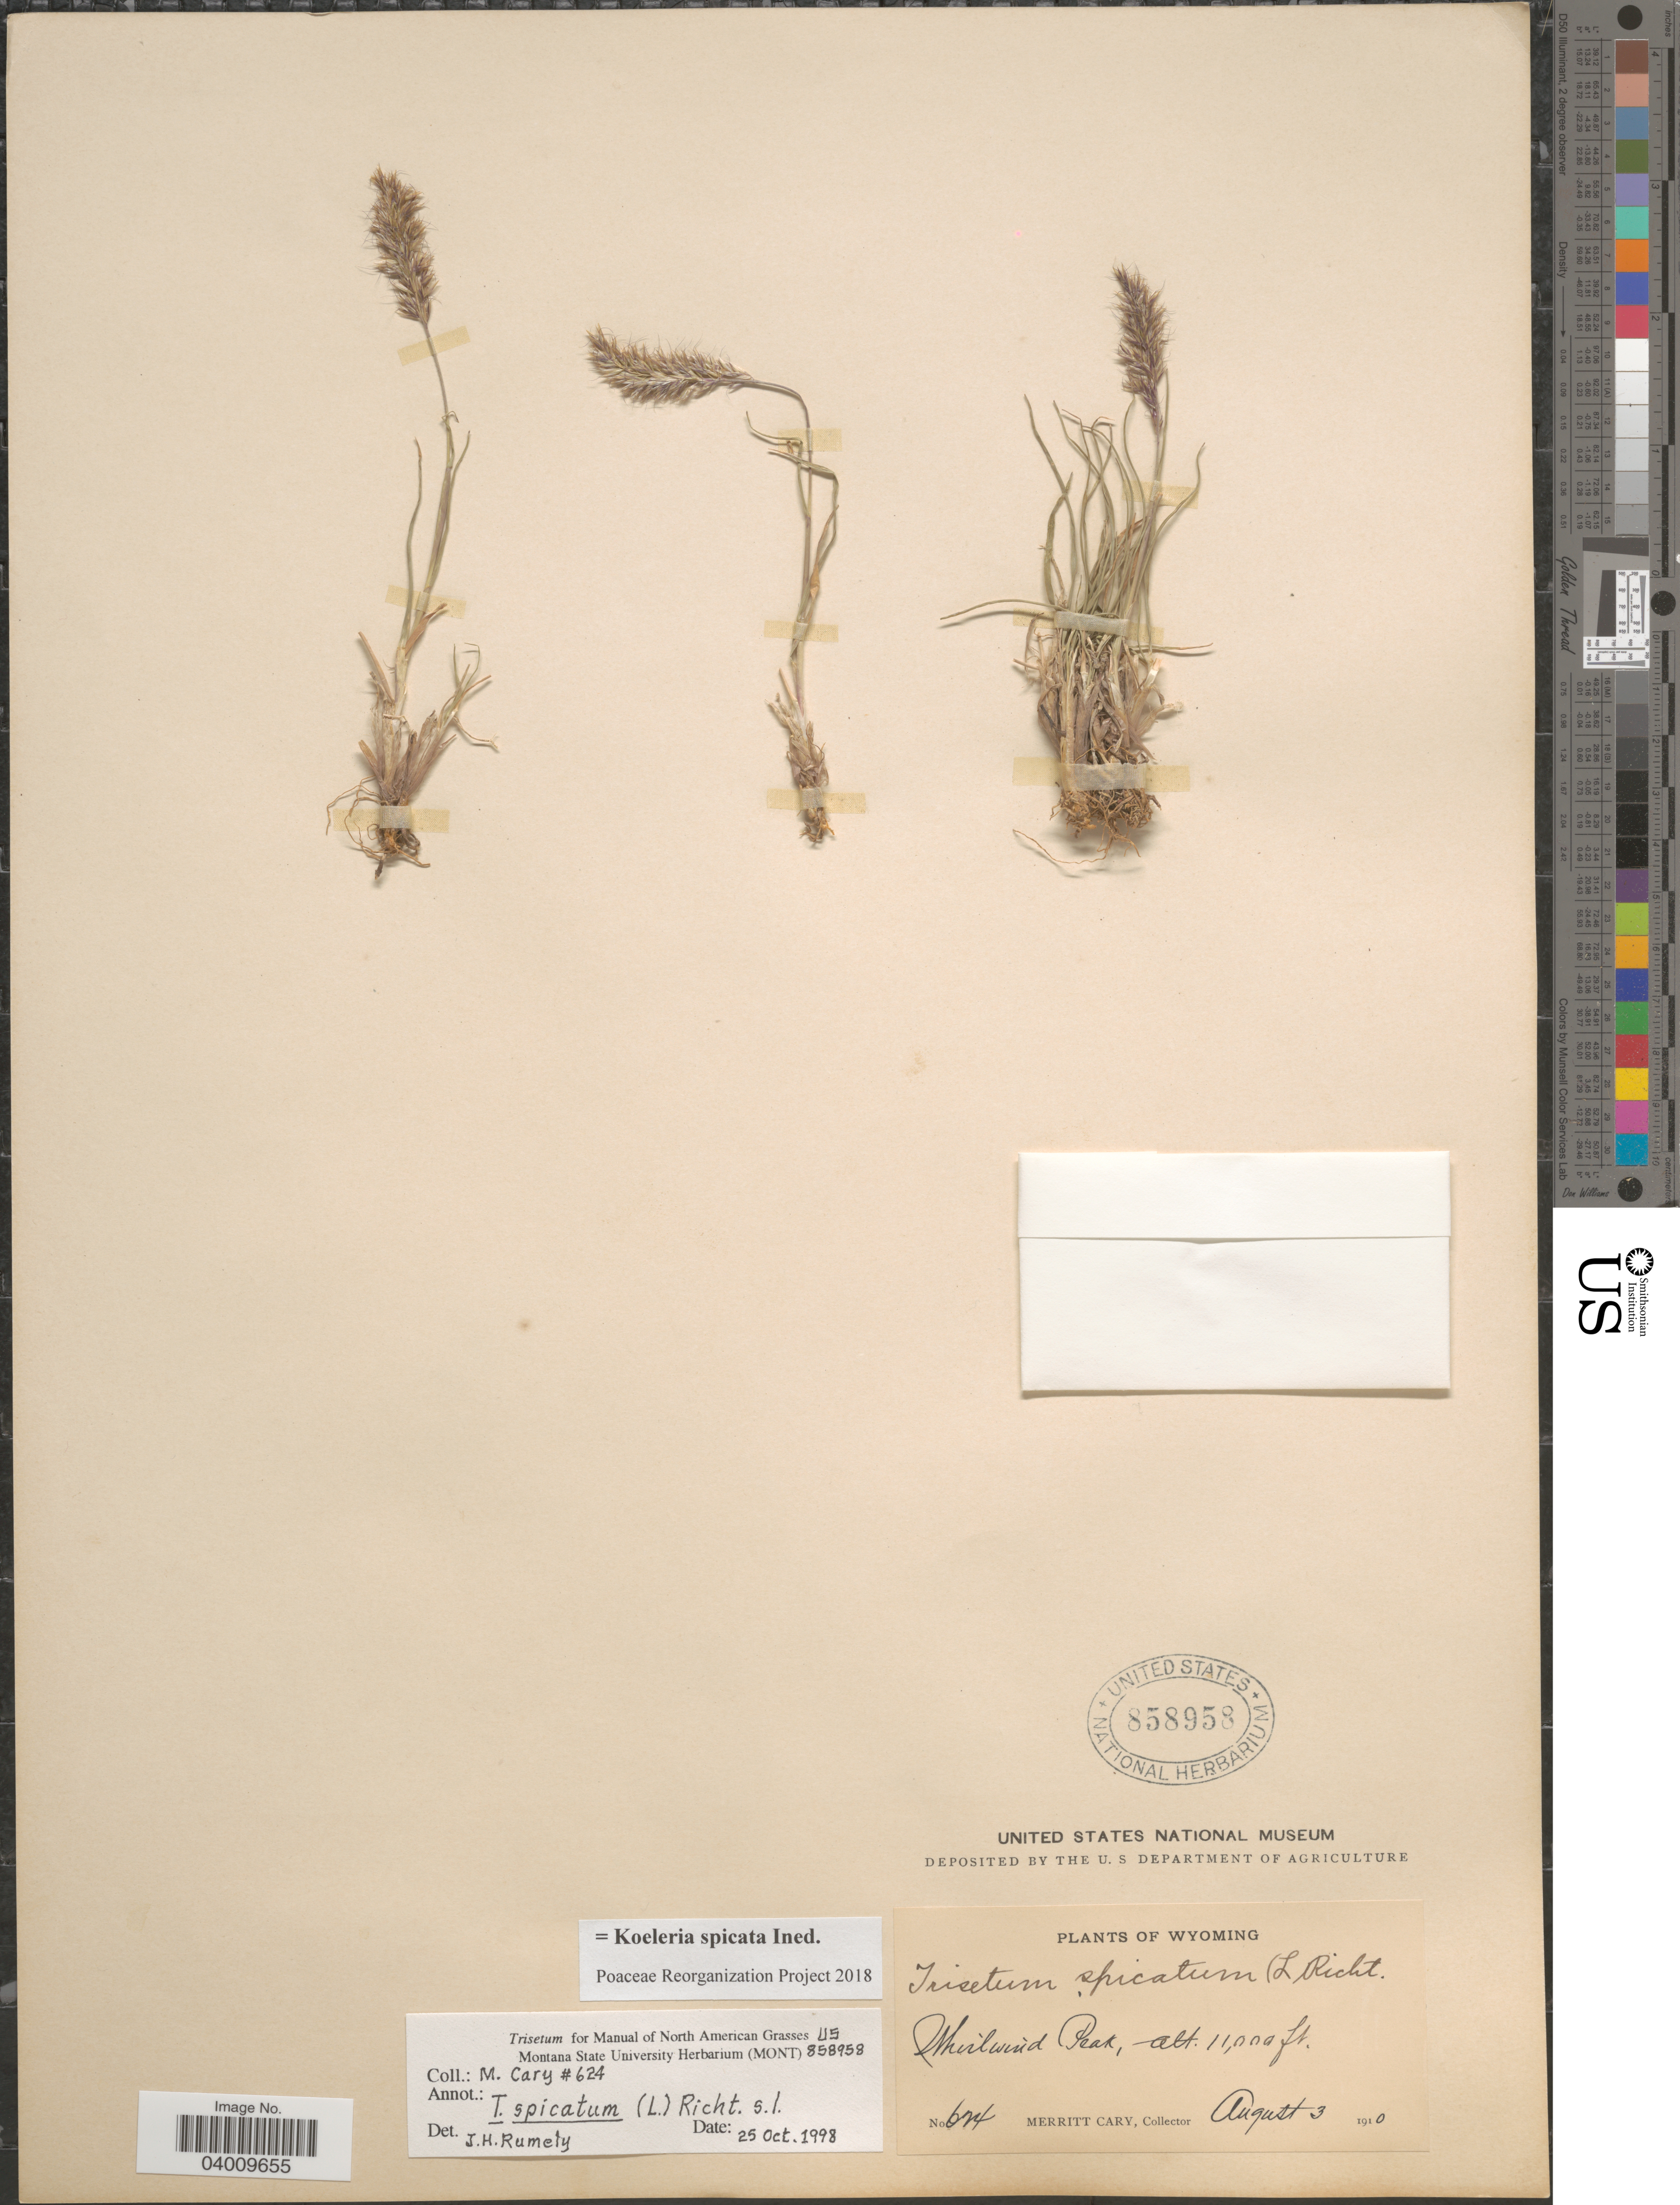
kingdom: Plantae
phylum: Tracheophyta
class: Liliopsida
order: Poales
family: Poaceae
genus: Koeleria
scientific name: Koeleria spicata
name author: (L.) Barberá et al.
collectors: M. Cary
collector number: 624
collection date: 1910-08-03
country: United States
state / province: Wyoming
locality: Whirwind Peak.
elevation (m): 3353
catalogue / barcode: US 858958